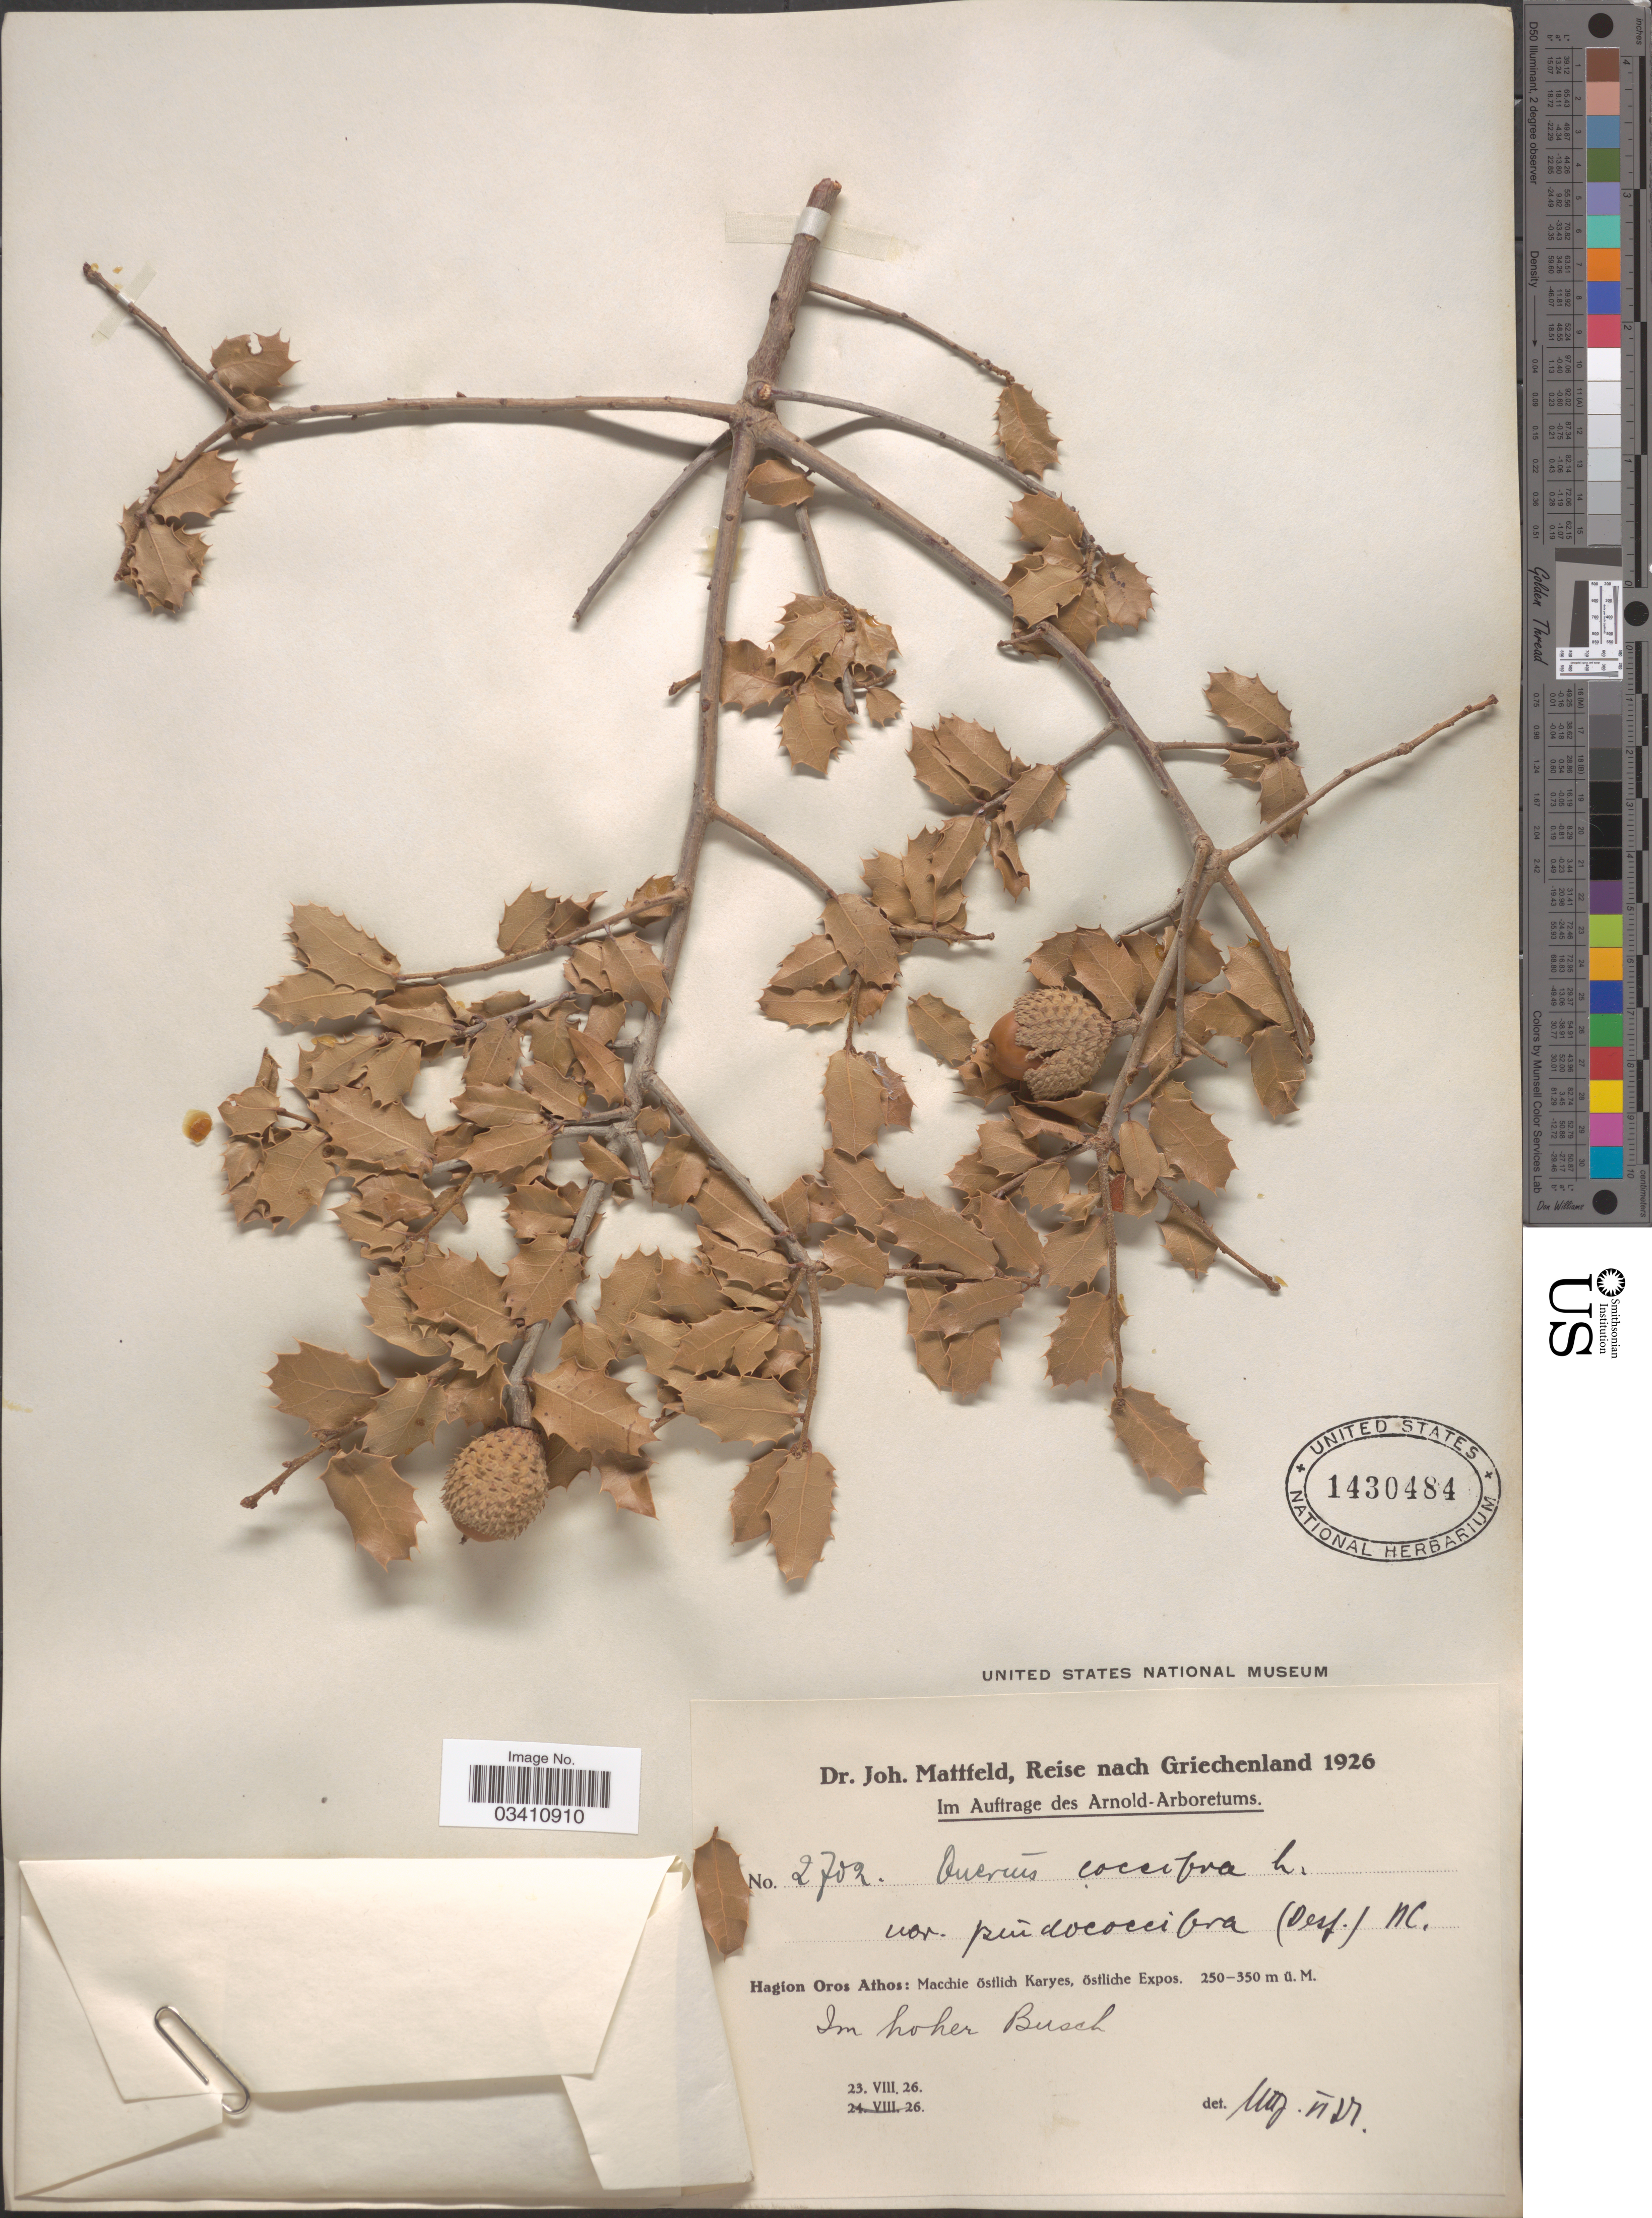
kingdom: Plantae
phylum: Tracheophyta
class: Magnoliopsida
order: Fagales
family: Fagaceae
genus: Quercus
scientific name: Quercus coccifera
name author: L.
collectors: J. Mattfeld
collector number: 2702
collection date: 1926-08-23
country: Greece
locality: Hagion Oros Athos: Macchie östlich Karyes, östliche Expos.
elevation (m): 250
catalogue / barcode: US 1430484